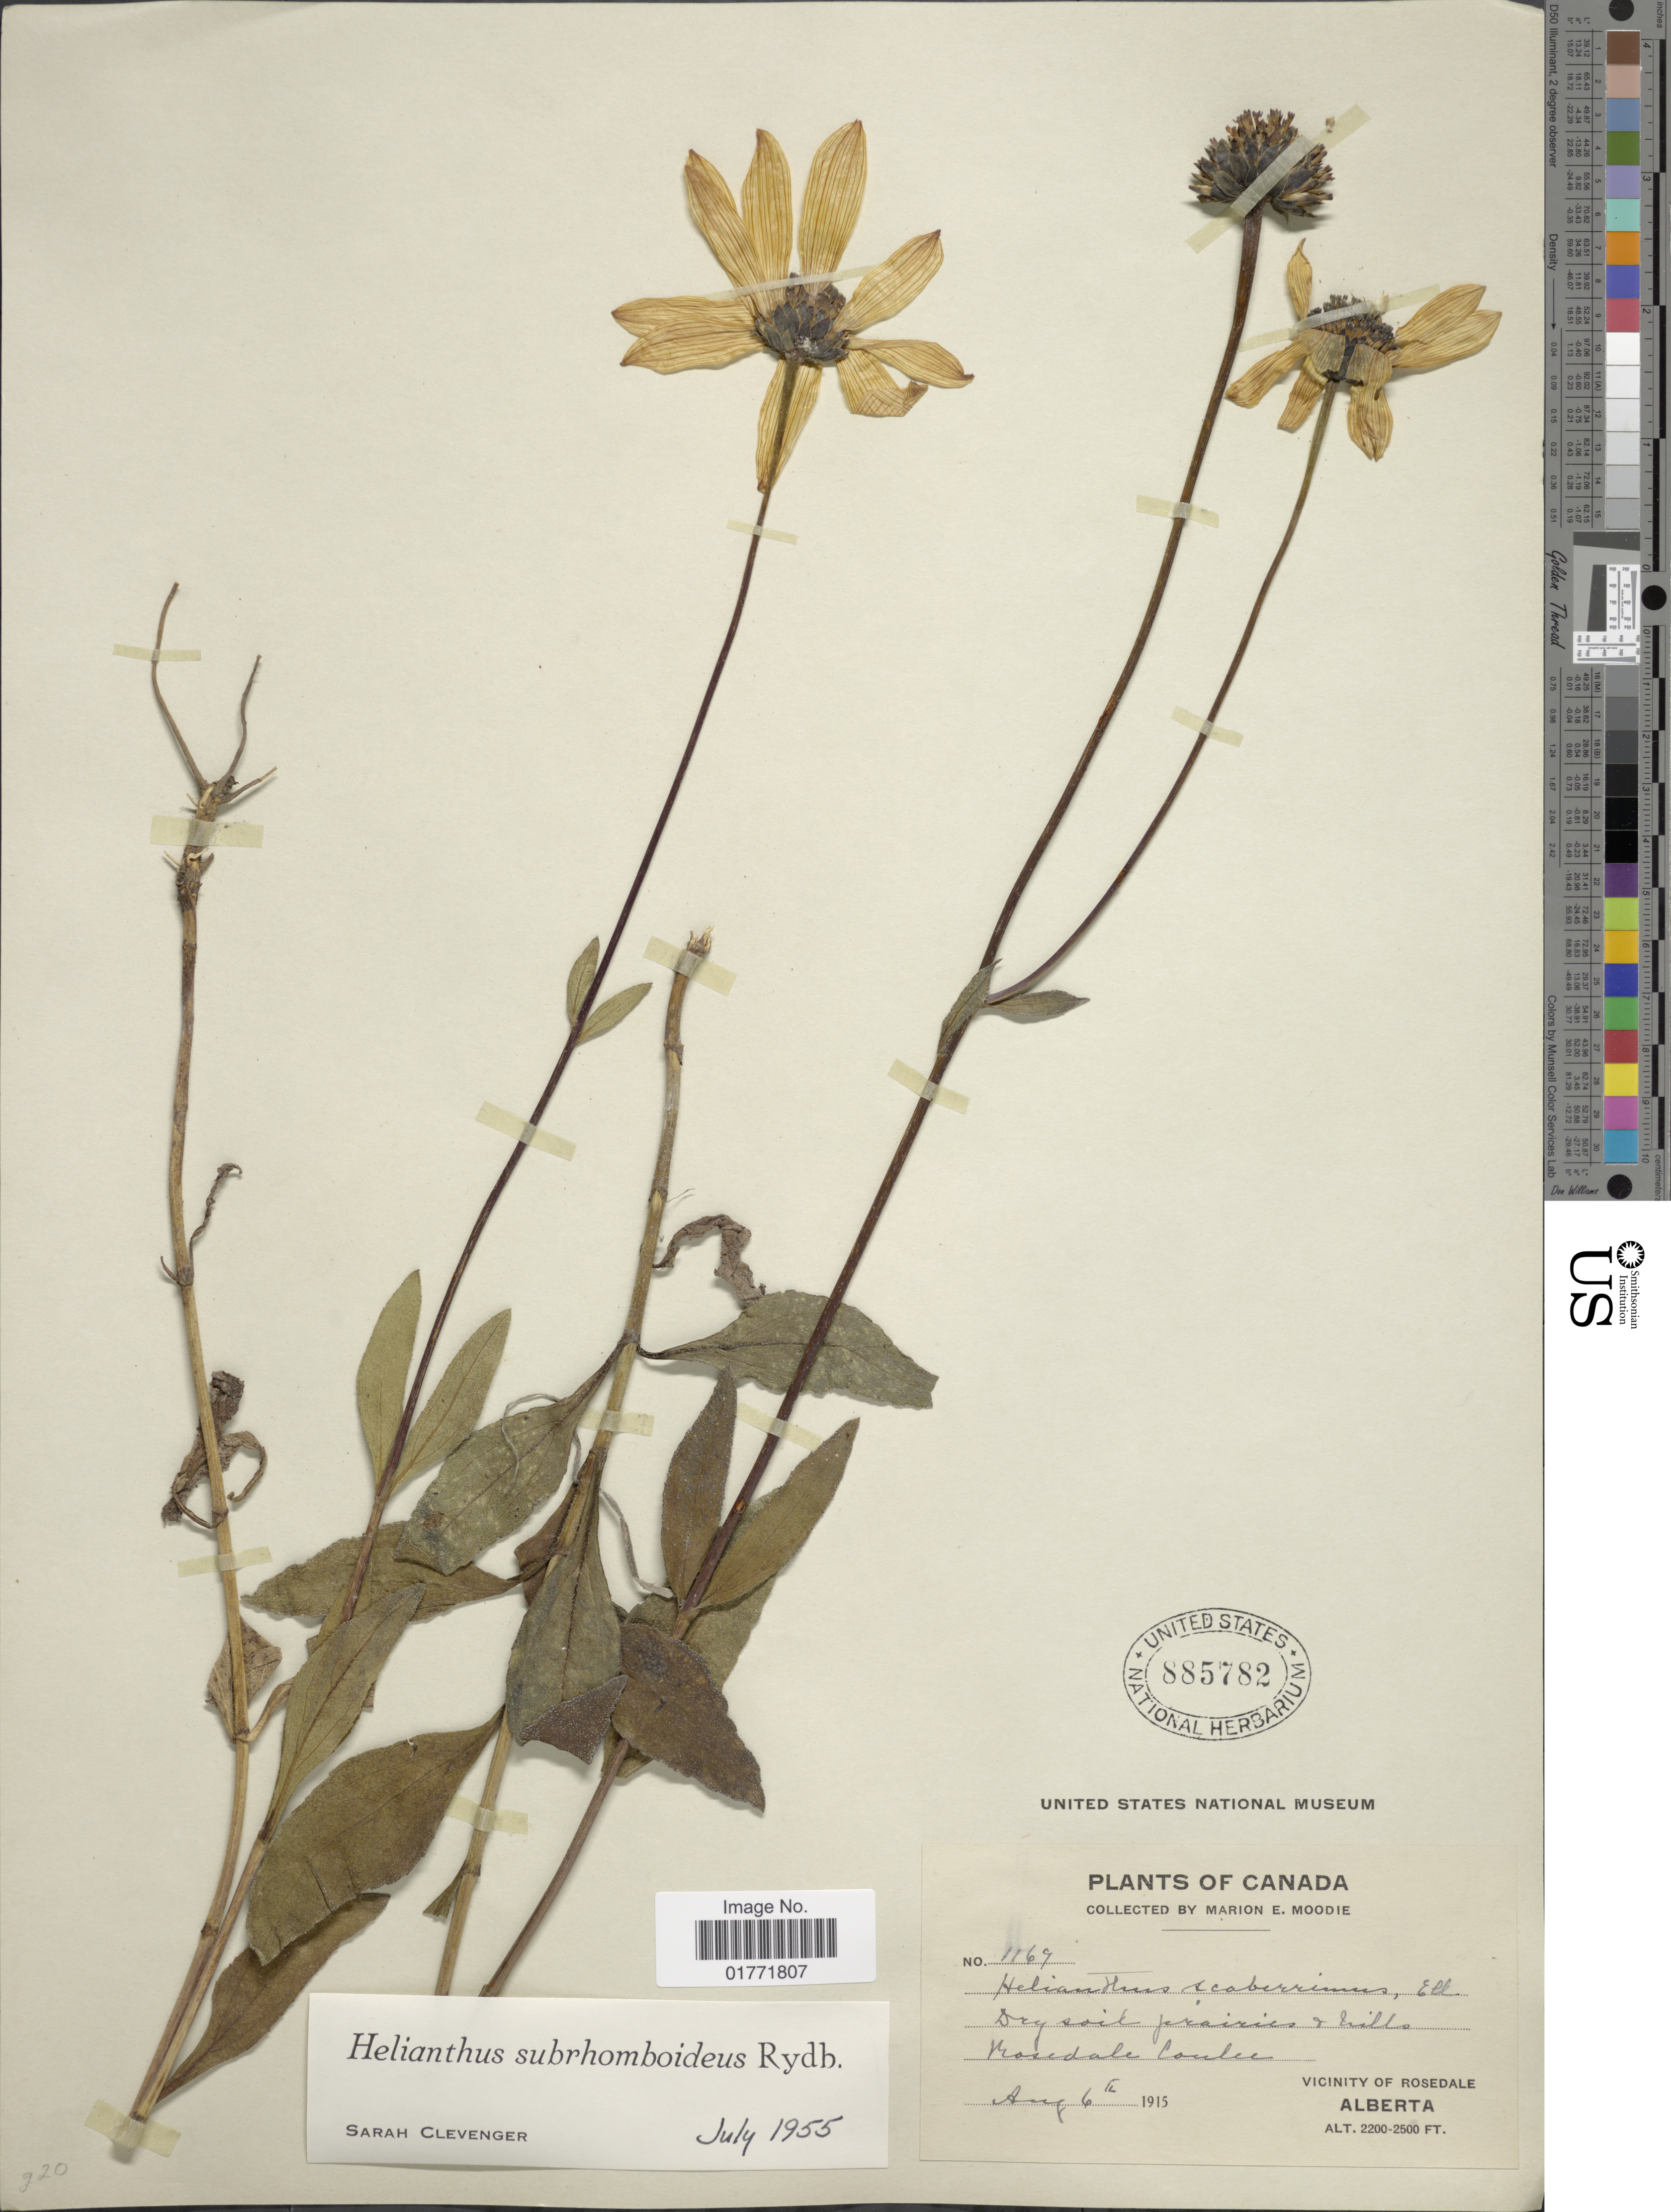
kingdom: Plantae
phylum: Tracheophyta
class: Magnoliopsida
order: Asterales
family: Asteraceae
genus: Helianthus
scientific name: Helianthus subrhomboideus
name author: Rydb.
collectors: M. E. Moodie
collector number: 1169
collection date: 1915-08-06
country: Canada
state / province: Alberta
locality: Canada. Rosedale Coulee. Vicinity of Rosedale.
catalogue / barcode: US 885782